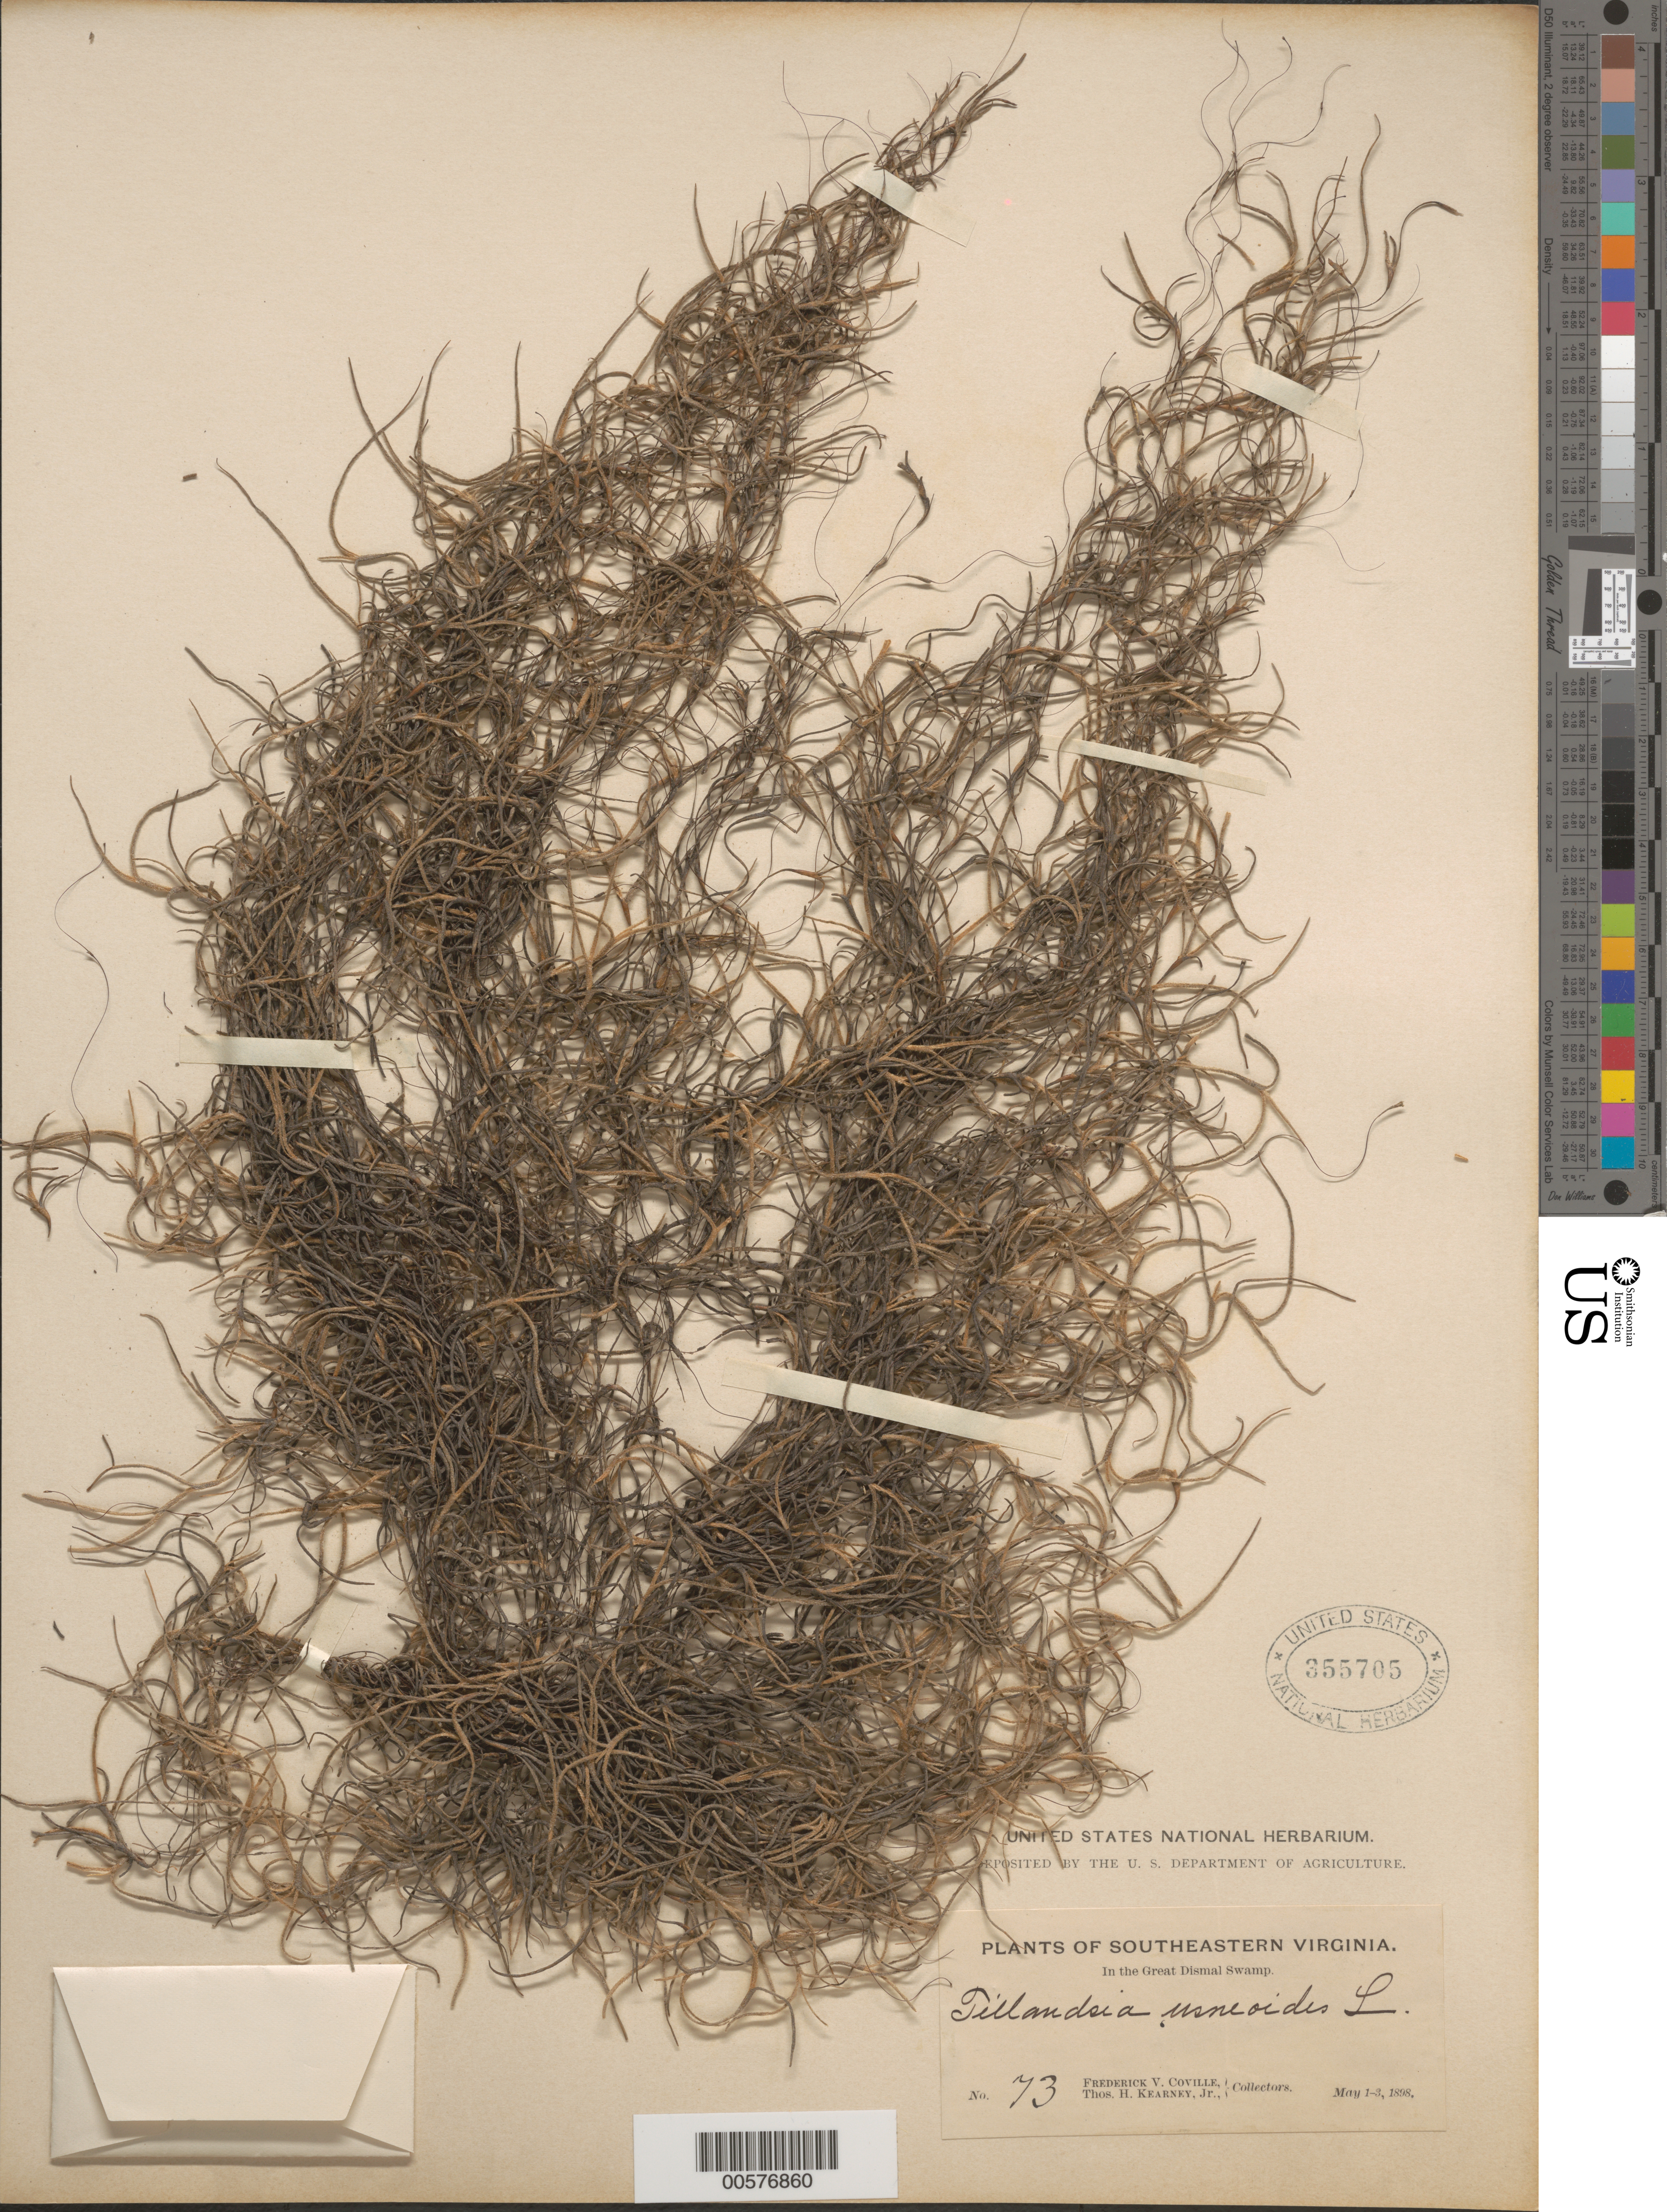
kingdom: Plantae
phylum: Tracheophyta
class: Liliopsida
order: Poales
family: Bromeliaceae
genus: Tillandsia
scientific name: Tillandsia usneoides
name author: (L.) L.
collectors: F. V. Coville & T. H. Kearney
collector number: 73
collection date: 1898-05-01/1898-05-03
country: United States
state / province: Virginia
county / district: City of Chesapeake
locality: Southeastern Virginia. In the Great Dismal Swamp.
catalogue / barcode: US 355705